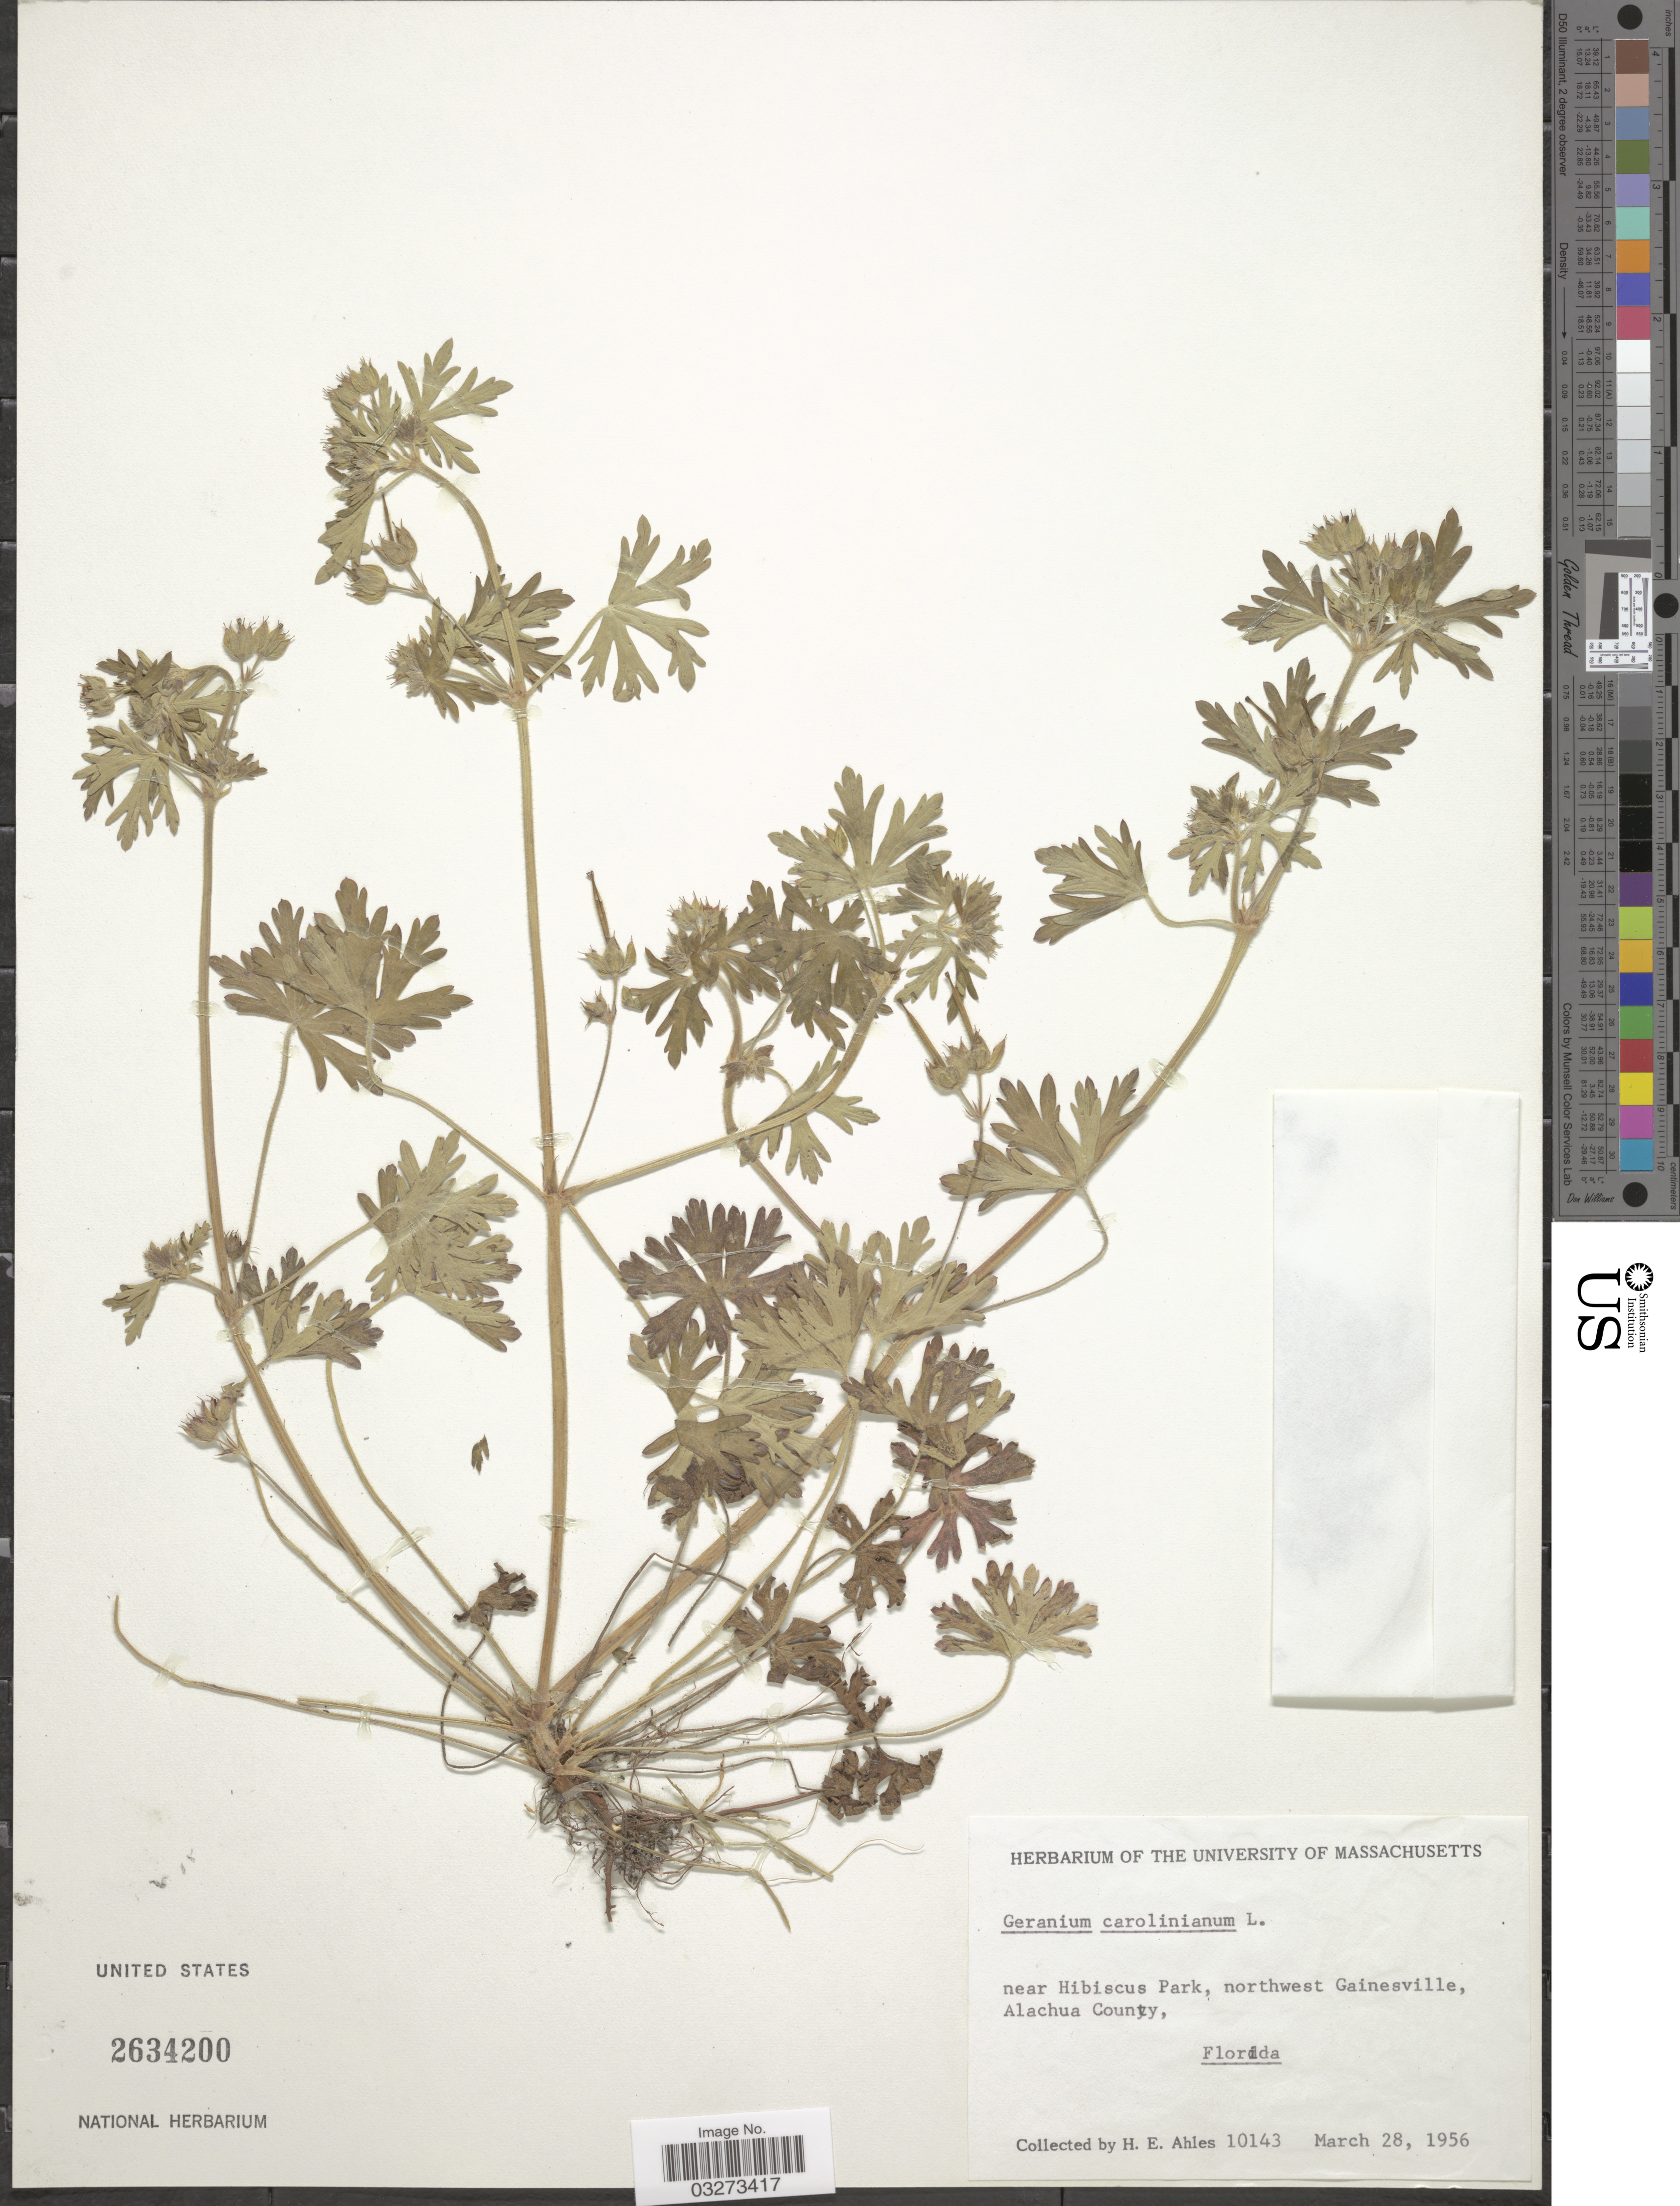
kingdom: Plantae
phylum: Tracheophyta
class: Magnoliopsida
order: Geraniales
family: Geraniaceae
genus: Geranium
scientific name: Geranium carolinianum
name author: L.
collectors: H. E. Ahles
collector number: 10143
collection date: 1956-03-28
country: United States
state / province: Florida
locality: Near Hibiscus Park, northwest Gainesville, Alachua County.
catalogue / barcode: US 2634200